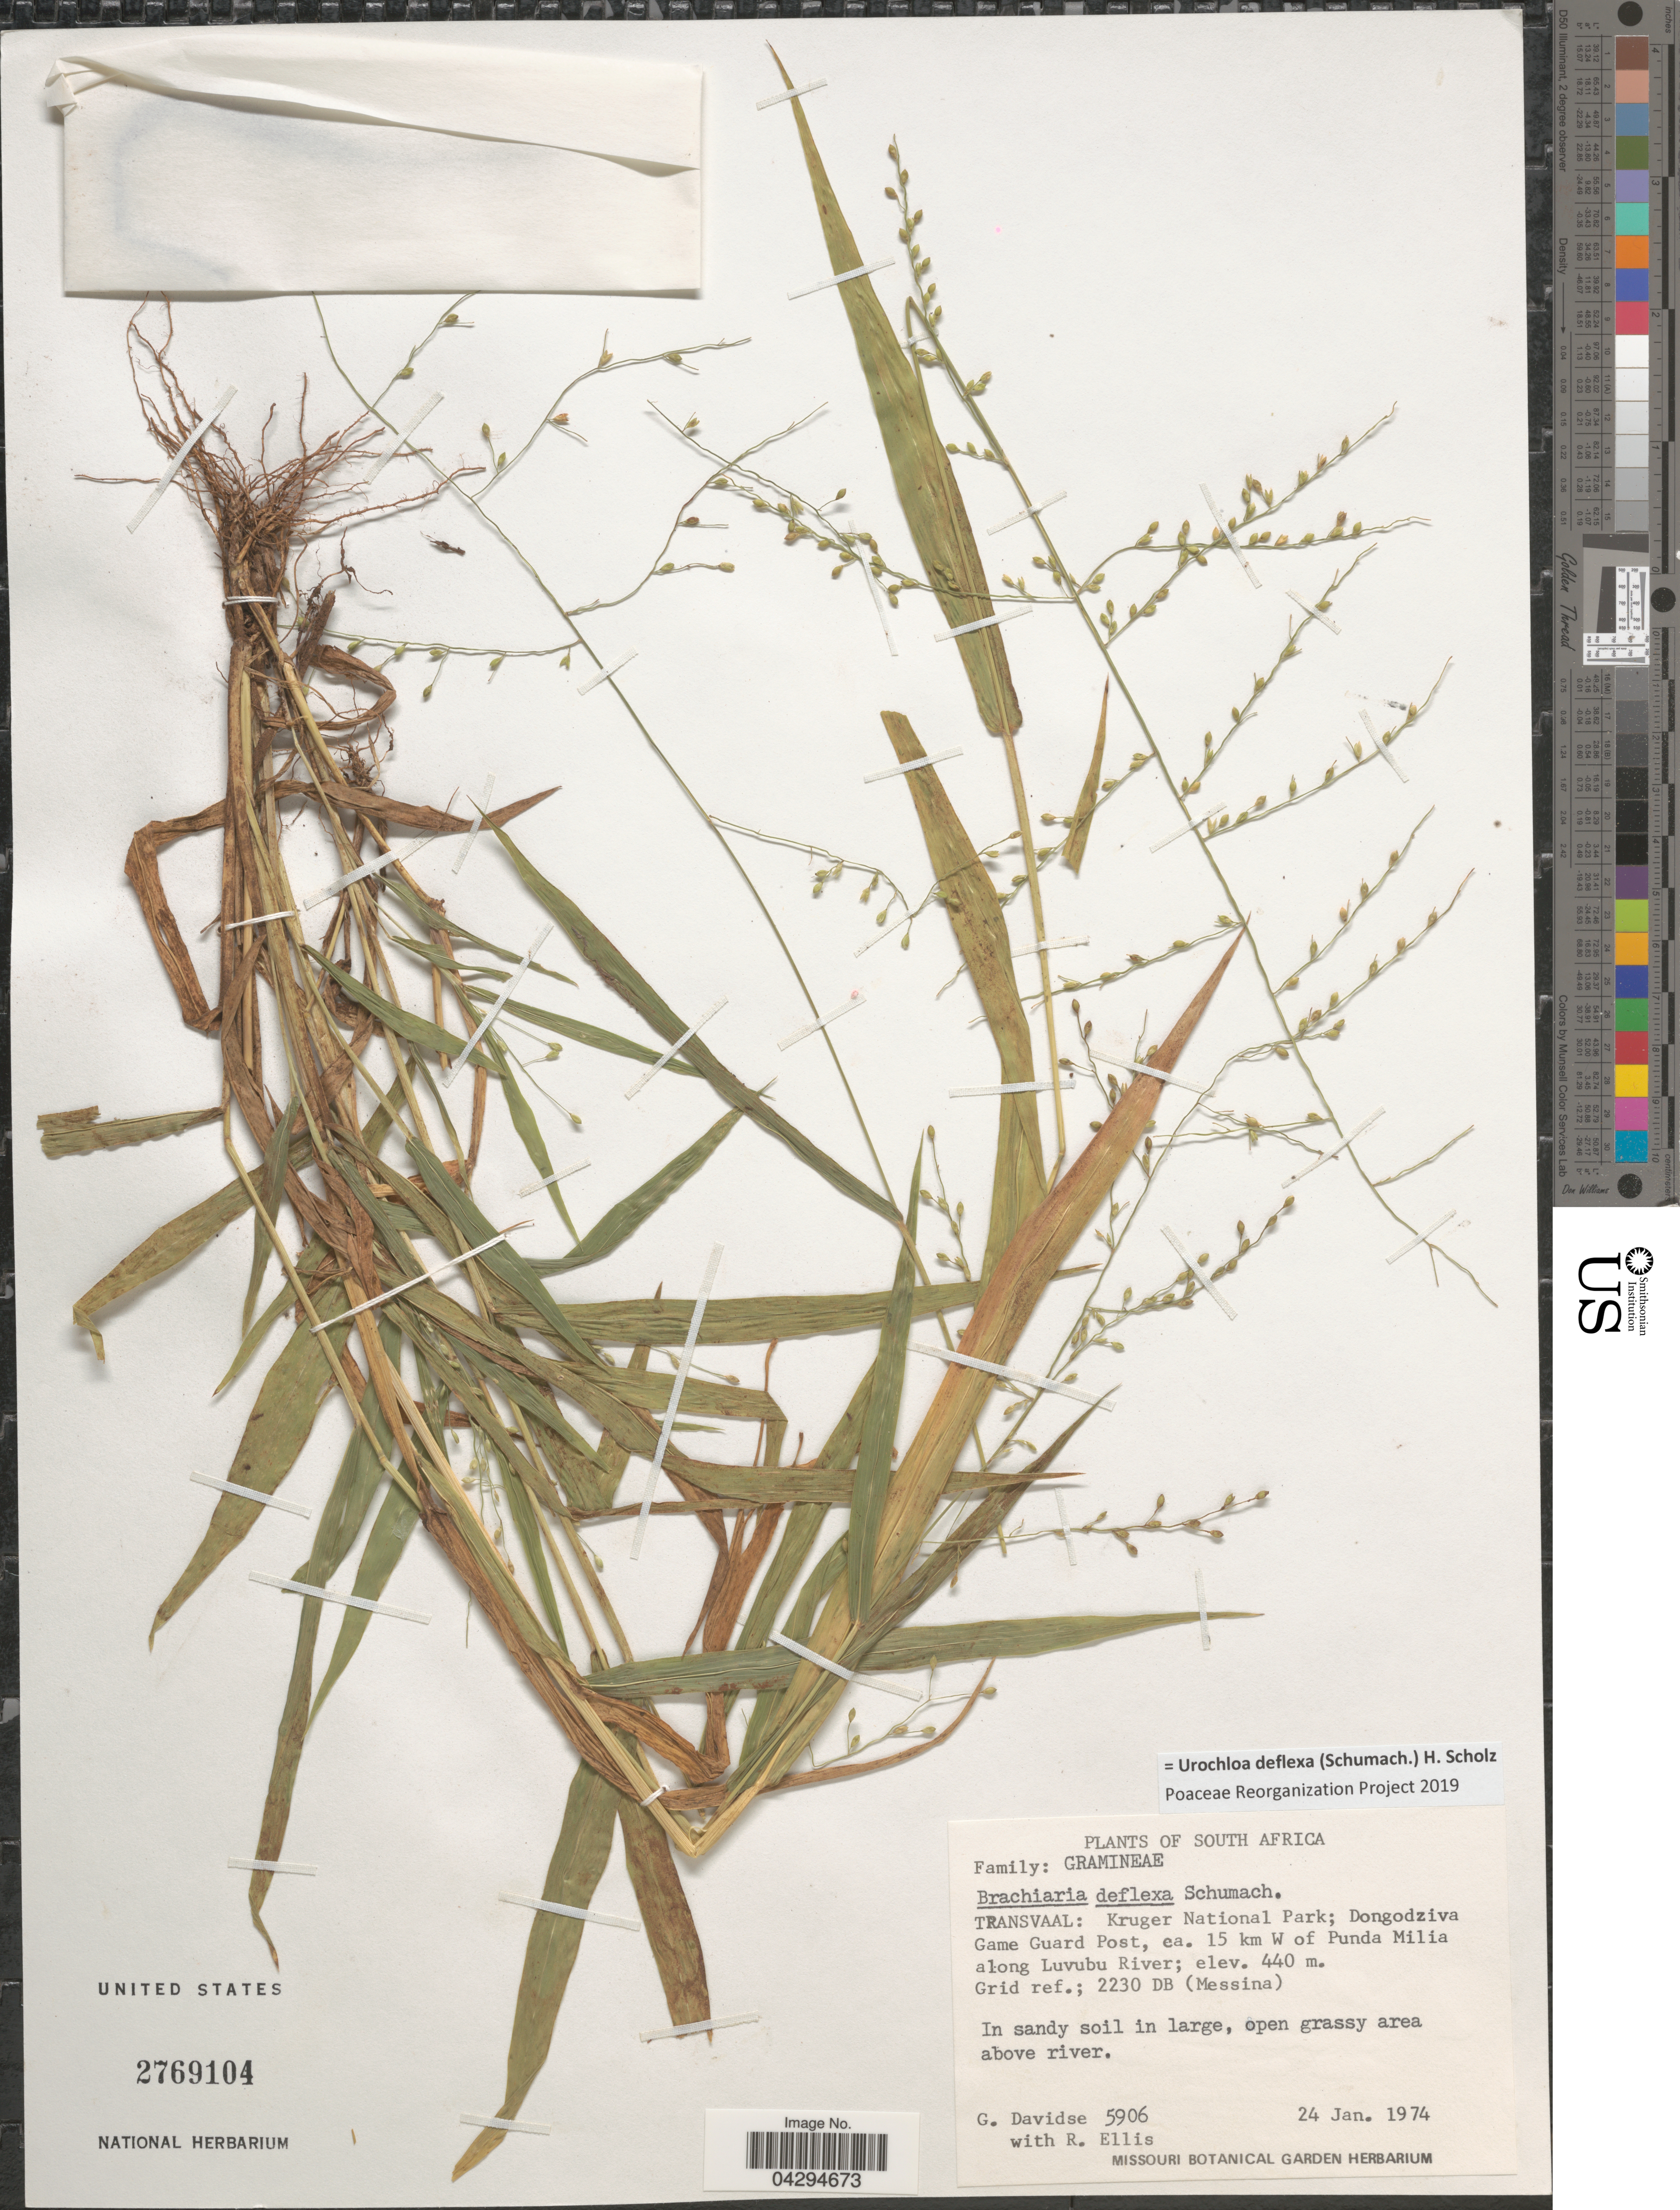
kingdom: Plantae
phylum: Tracheophyta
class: Liliopsida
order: Poales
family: Poaceae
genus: Urochloa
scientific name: Urochloa deflexa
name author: (Schumach.) H. Scholz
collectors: G. Davidse & R. Ellis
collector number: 5906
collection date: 1974-01-24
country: South Africa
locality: Union of South Africa. Transvaal: Kruger National Park; Dongodziva Game Guard Post, ca. 15 km W of Punda Milia along Luvuba River. Grid ref.; 2230 DB (Messina). In sandy soil in large, open grassy area above river.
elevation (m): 440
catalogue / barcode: US 2769104